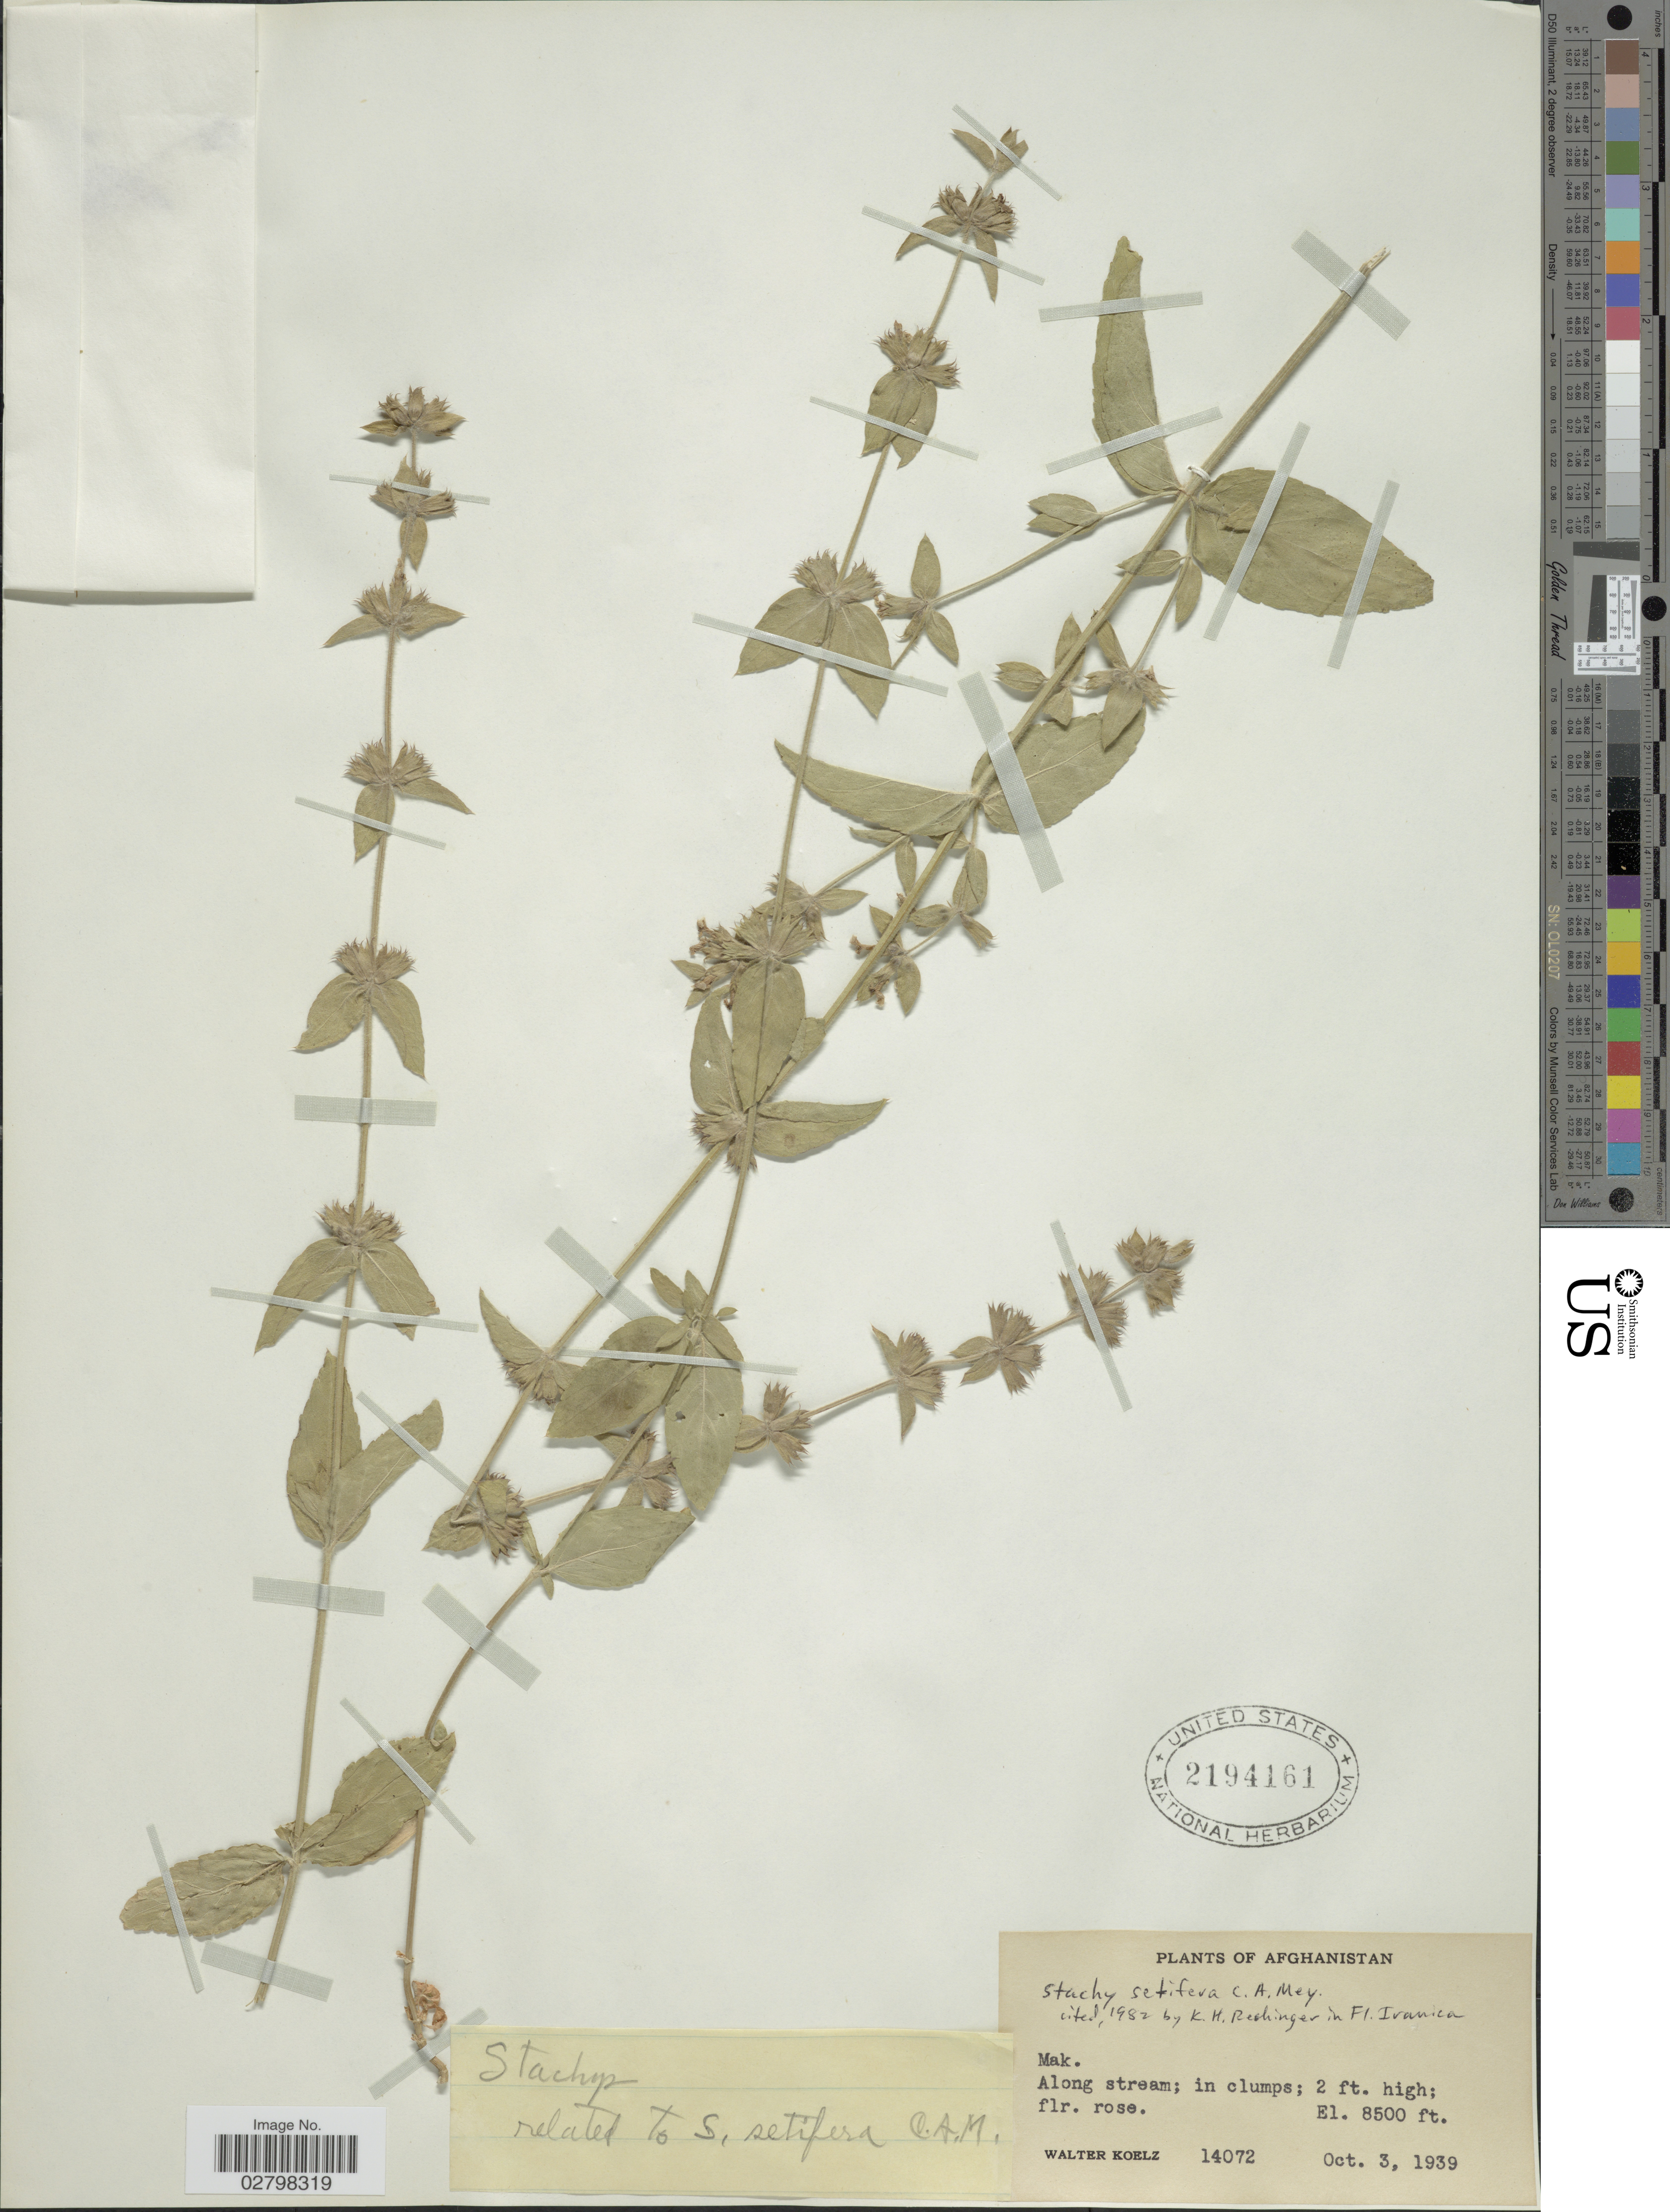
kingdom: Plantae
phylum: Tracheophyta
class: Magnoliopsida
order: Lamiales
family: Lamiaceae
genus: Stachys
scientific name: Stachys setifera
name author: C.A. Mey.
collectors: W. N. Koelz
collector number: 14072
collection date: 1939-10-03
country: Afghanistan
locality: Mak.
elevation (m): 2591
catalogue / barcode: US 2194161